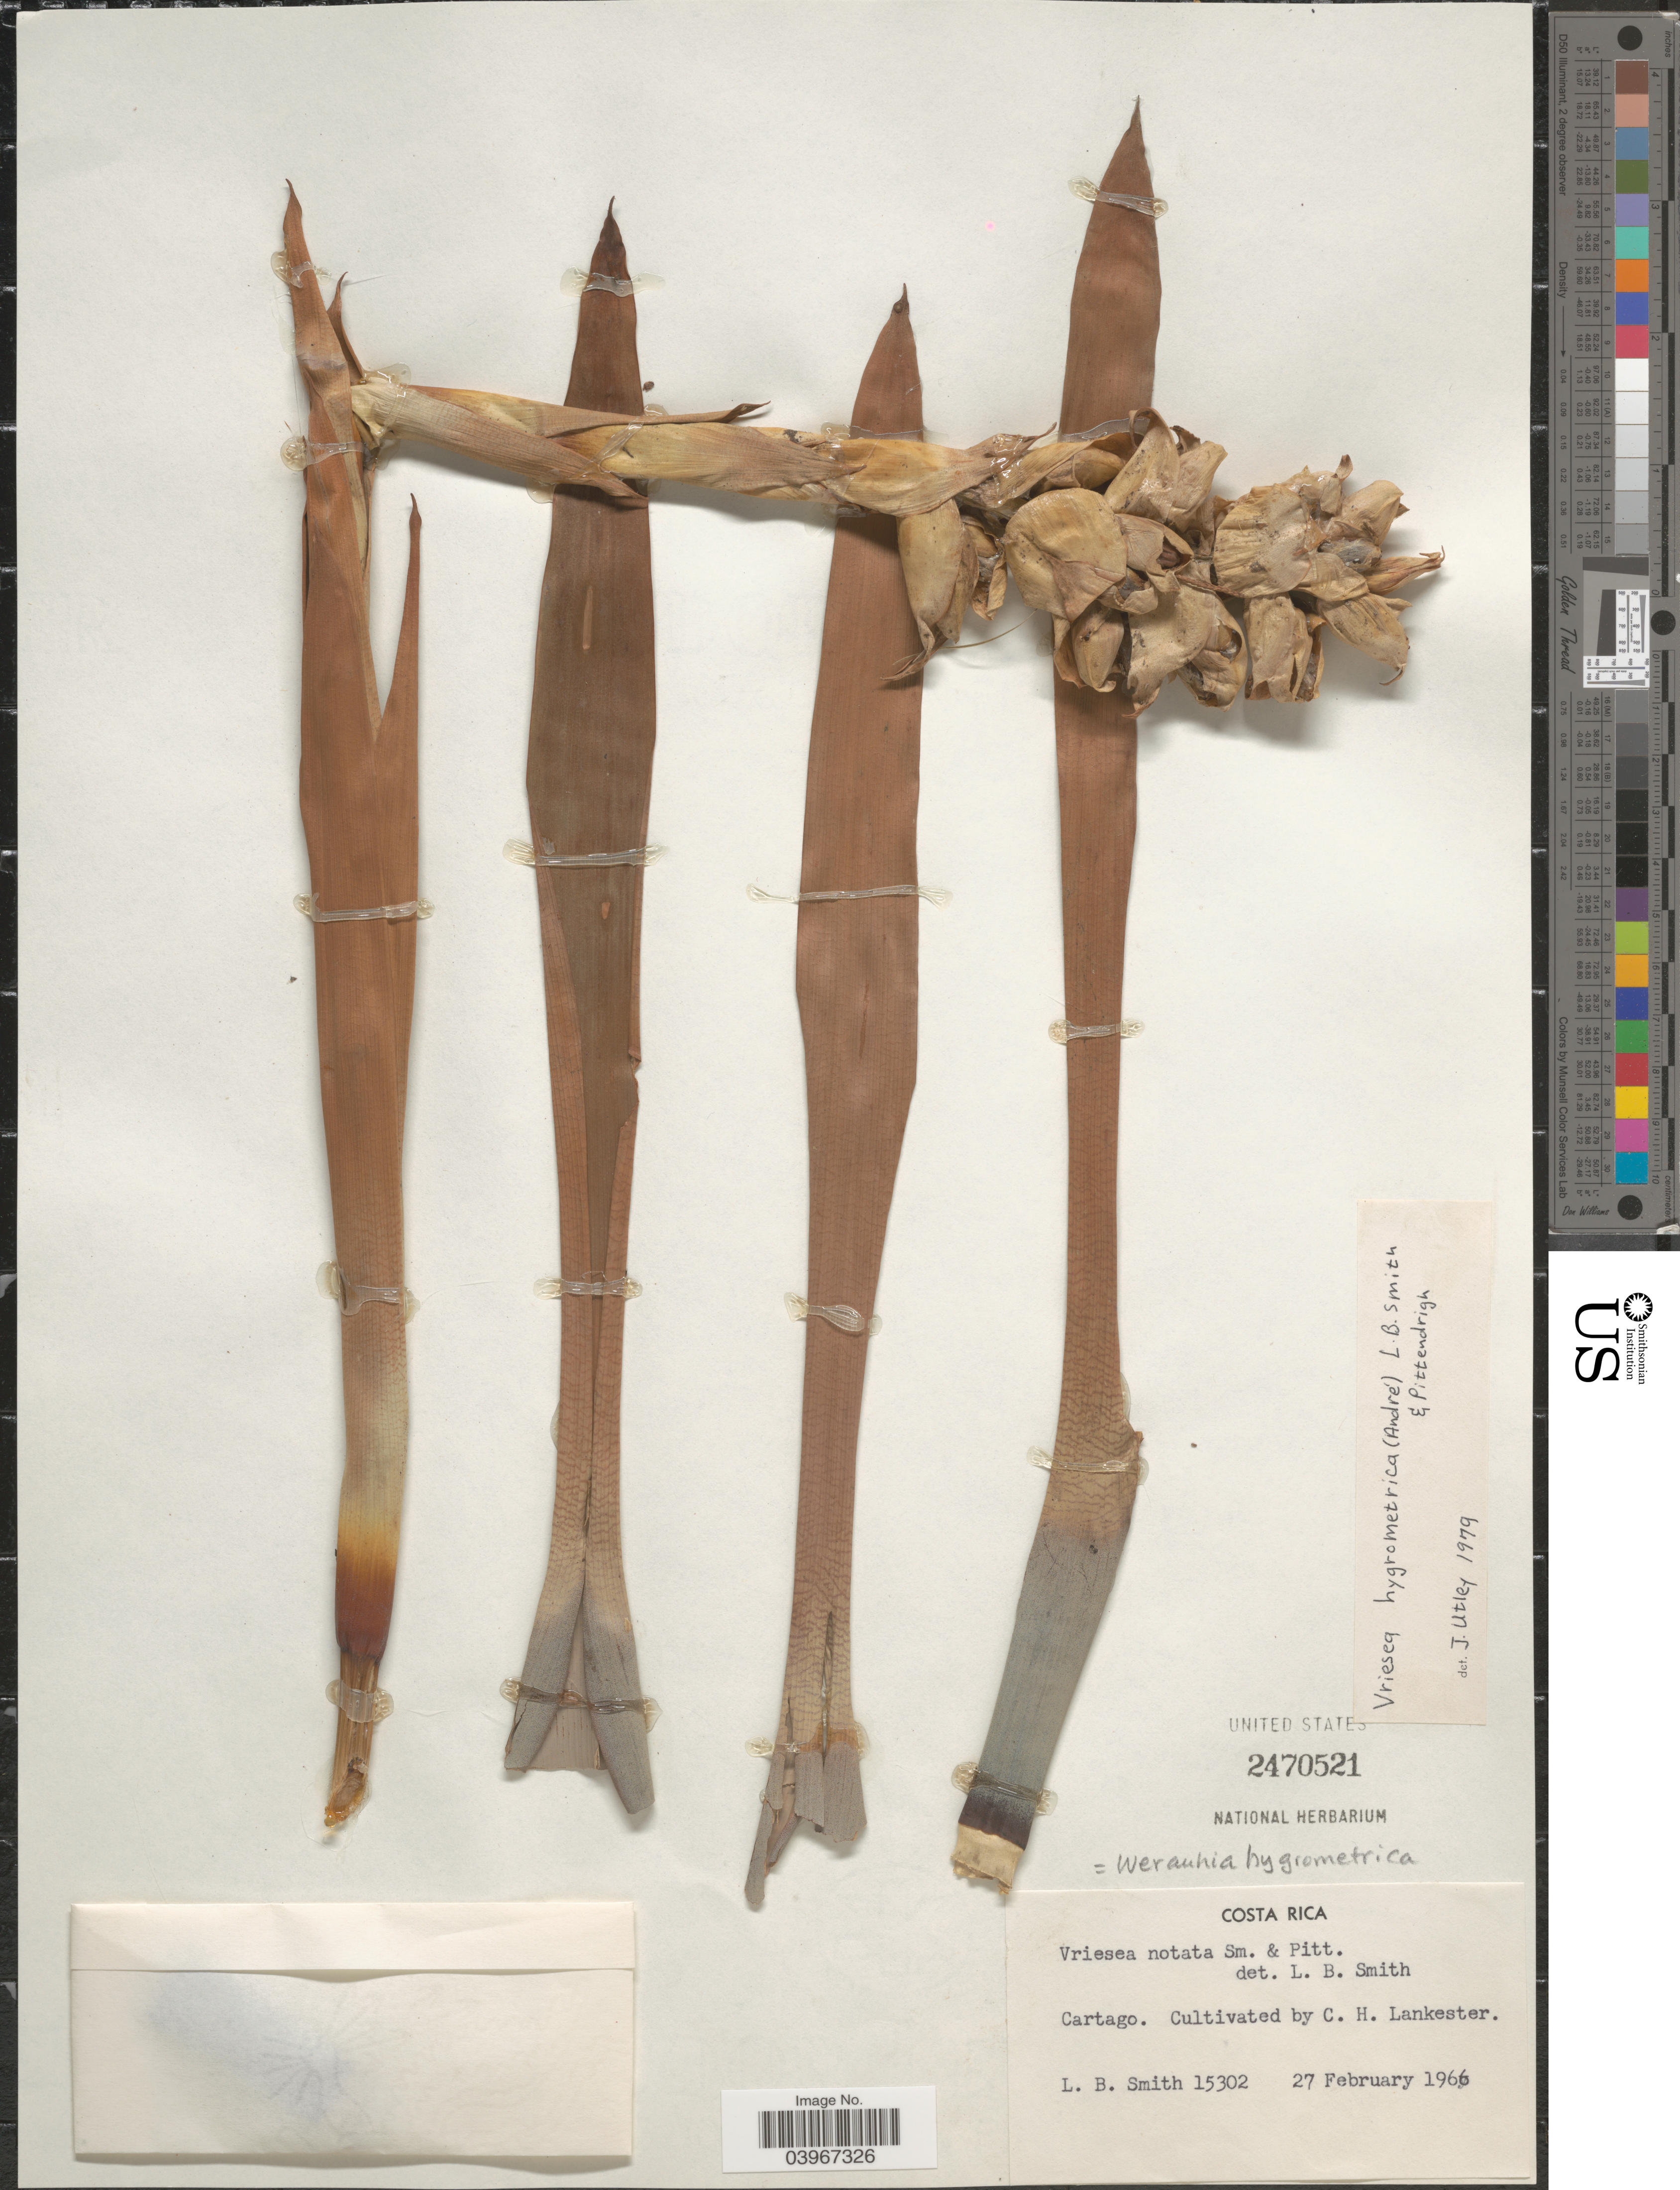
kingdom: Plantae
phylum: Tracheophyta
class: Liliopsida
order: Poales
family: Bromeliaceae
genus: Werauhia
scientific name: Werauhia hygrometrica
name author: (André) J.R. Grant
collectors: C. H. Lankester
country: Costa Rica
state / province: Cartago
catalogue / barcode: US 2470521